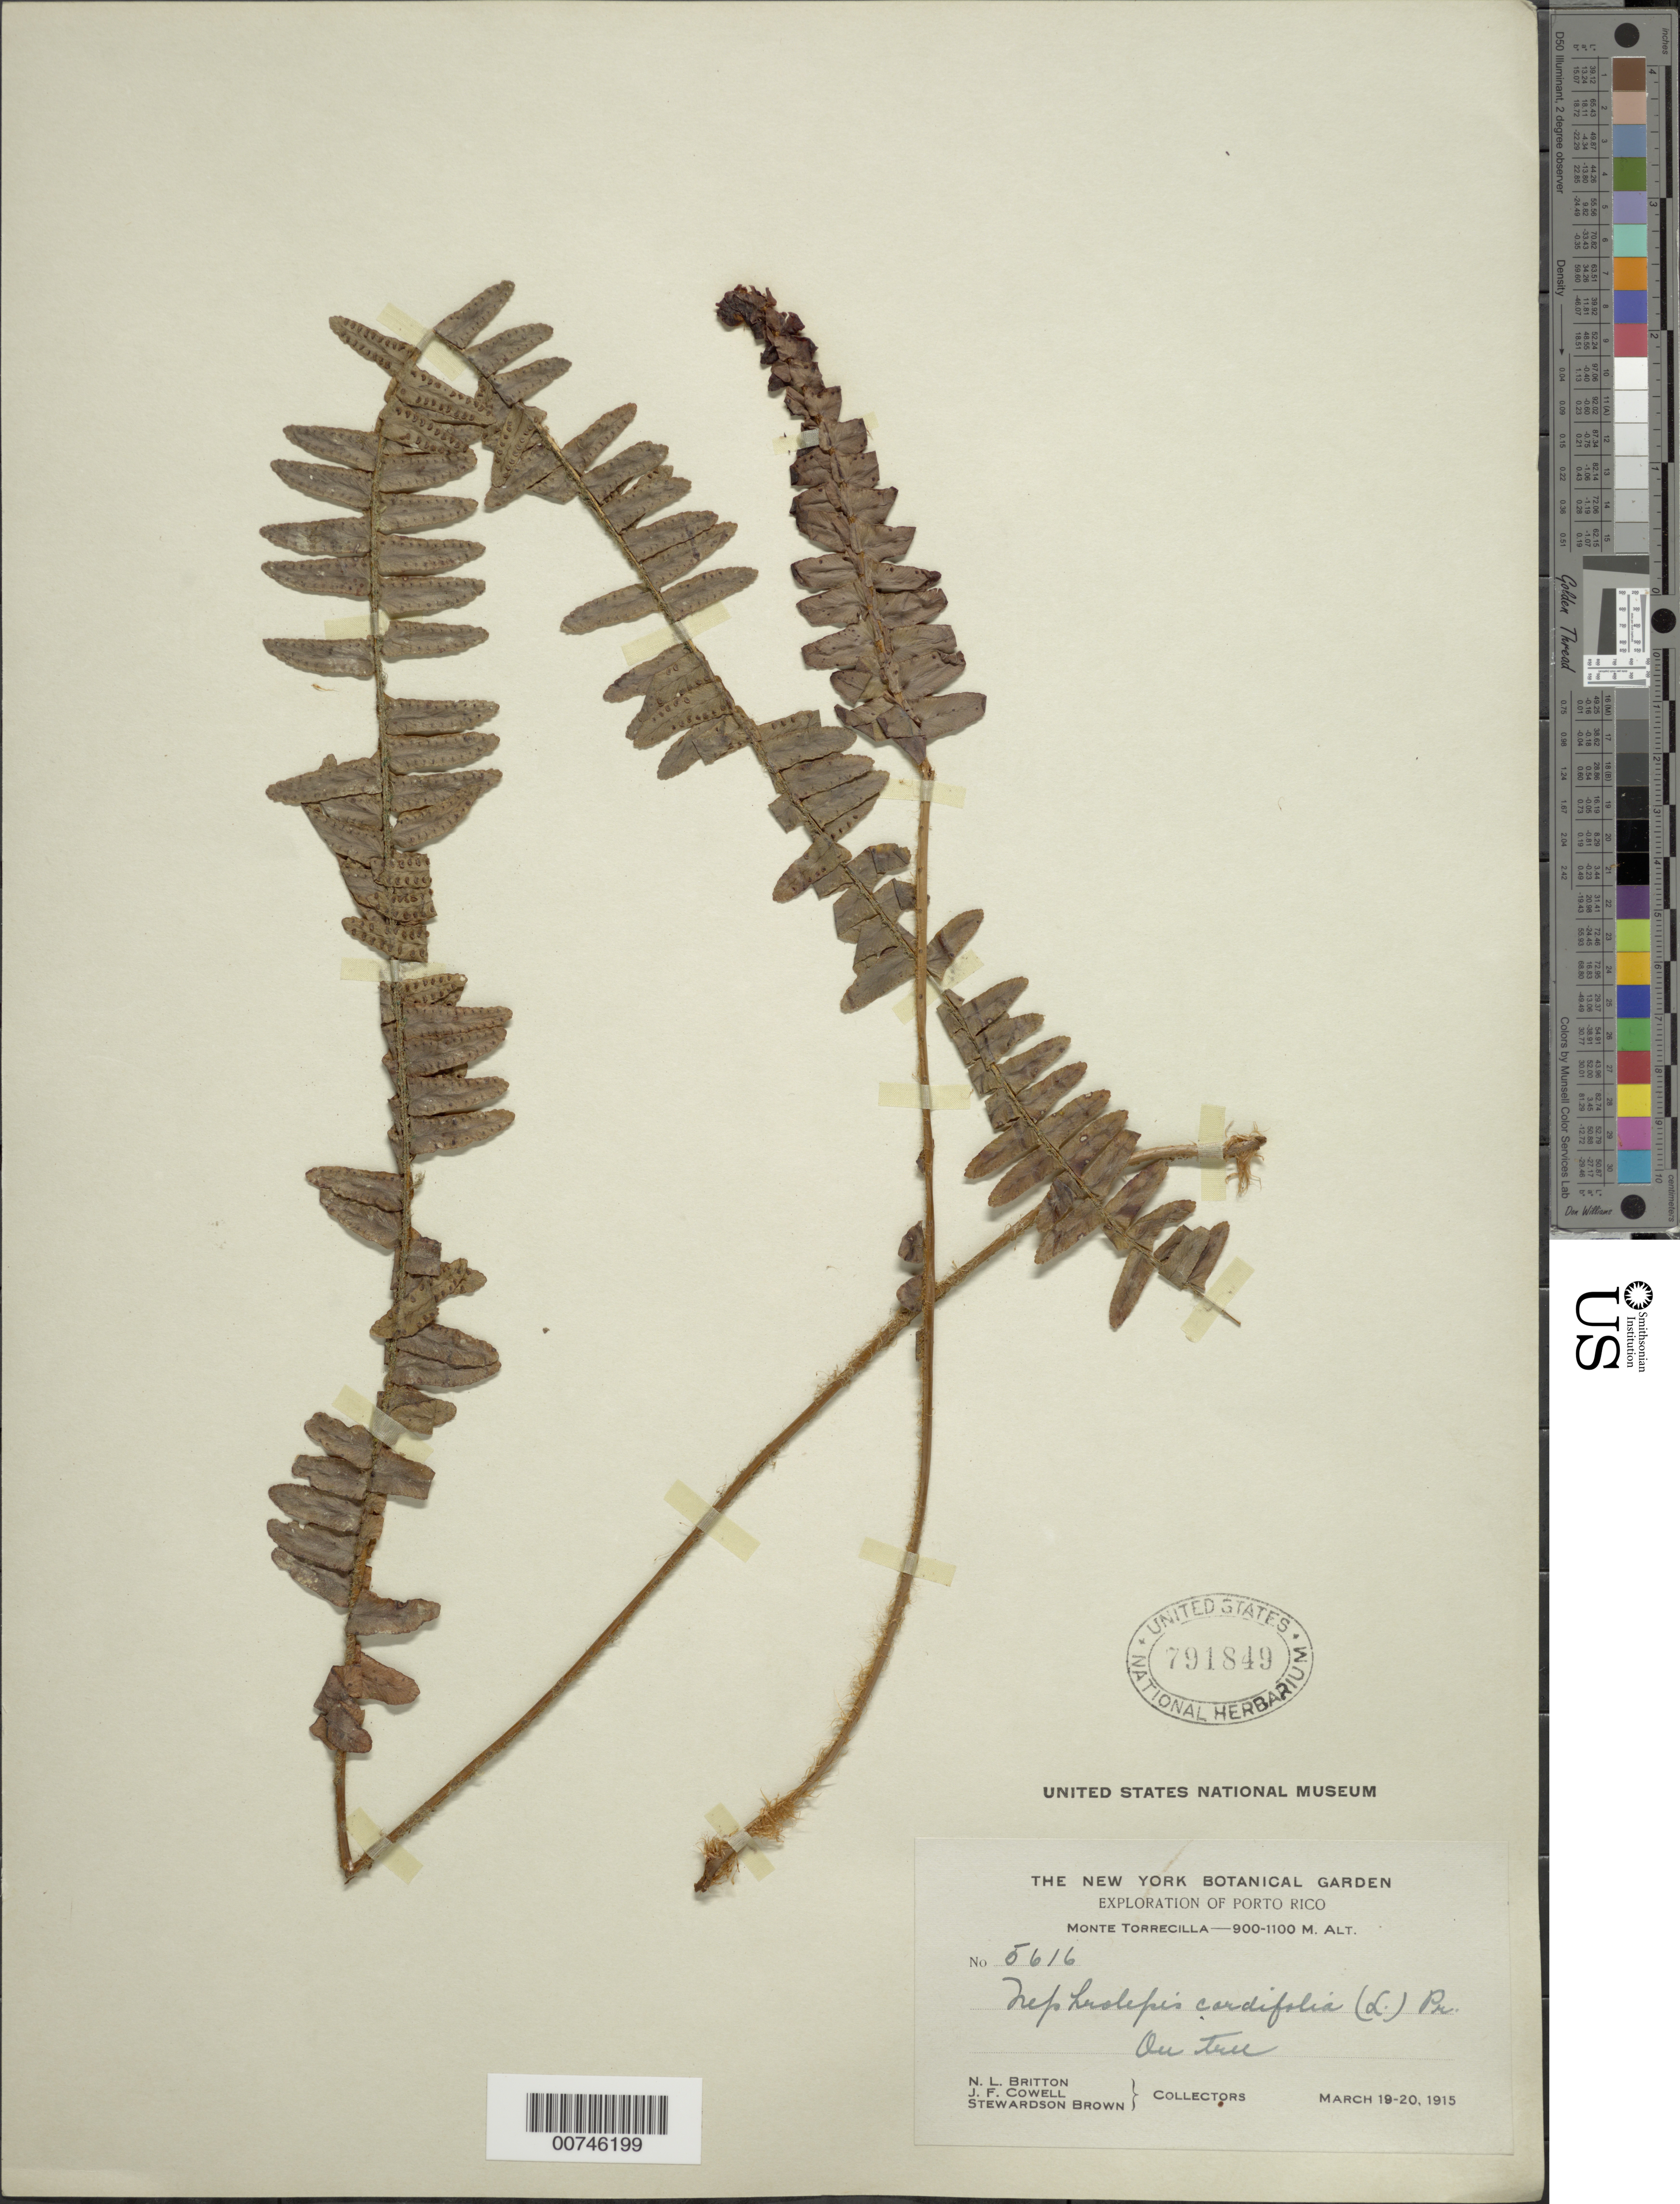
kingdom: Plantae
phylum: Tracheophyta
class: Polypodiopsida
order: Polypodiales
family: Nephrolepidaceae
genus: Nephrolepis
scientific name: Nephrolepis cordifolia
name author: (L.) C. Presl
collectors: N. Britton, J. F. Cowell & S. Brown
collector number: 5616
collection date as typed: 19 Mar 1915 to 20 Mar 1915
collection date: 1915-03-19/1915-03-20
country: Puerto Rico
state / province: Barranquitas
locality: Monte Torrecilla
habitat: On tree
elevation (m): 900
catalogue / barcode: US 791849